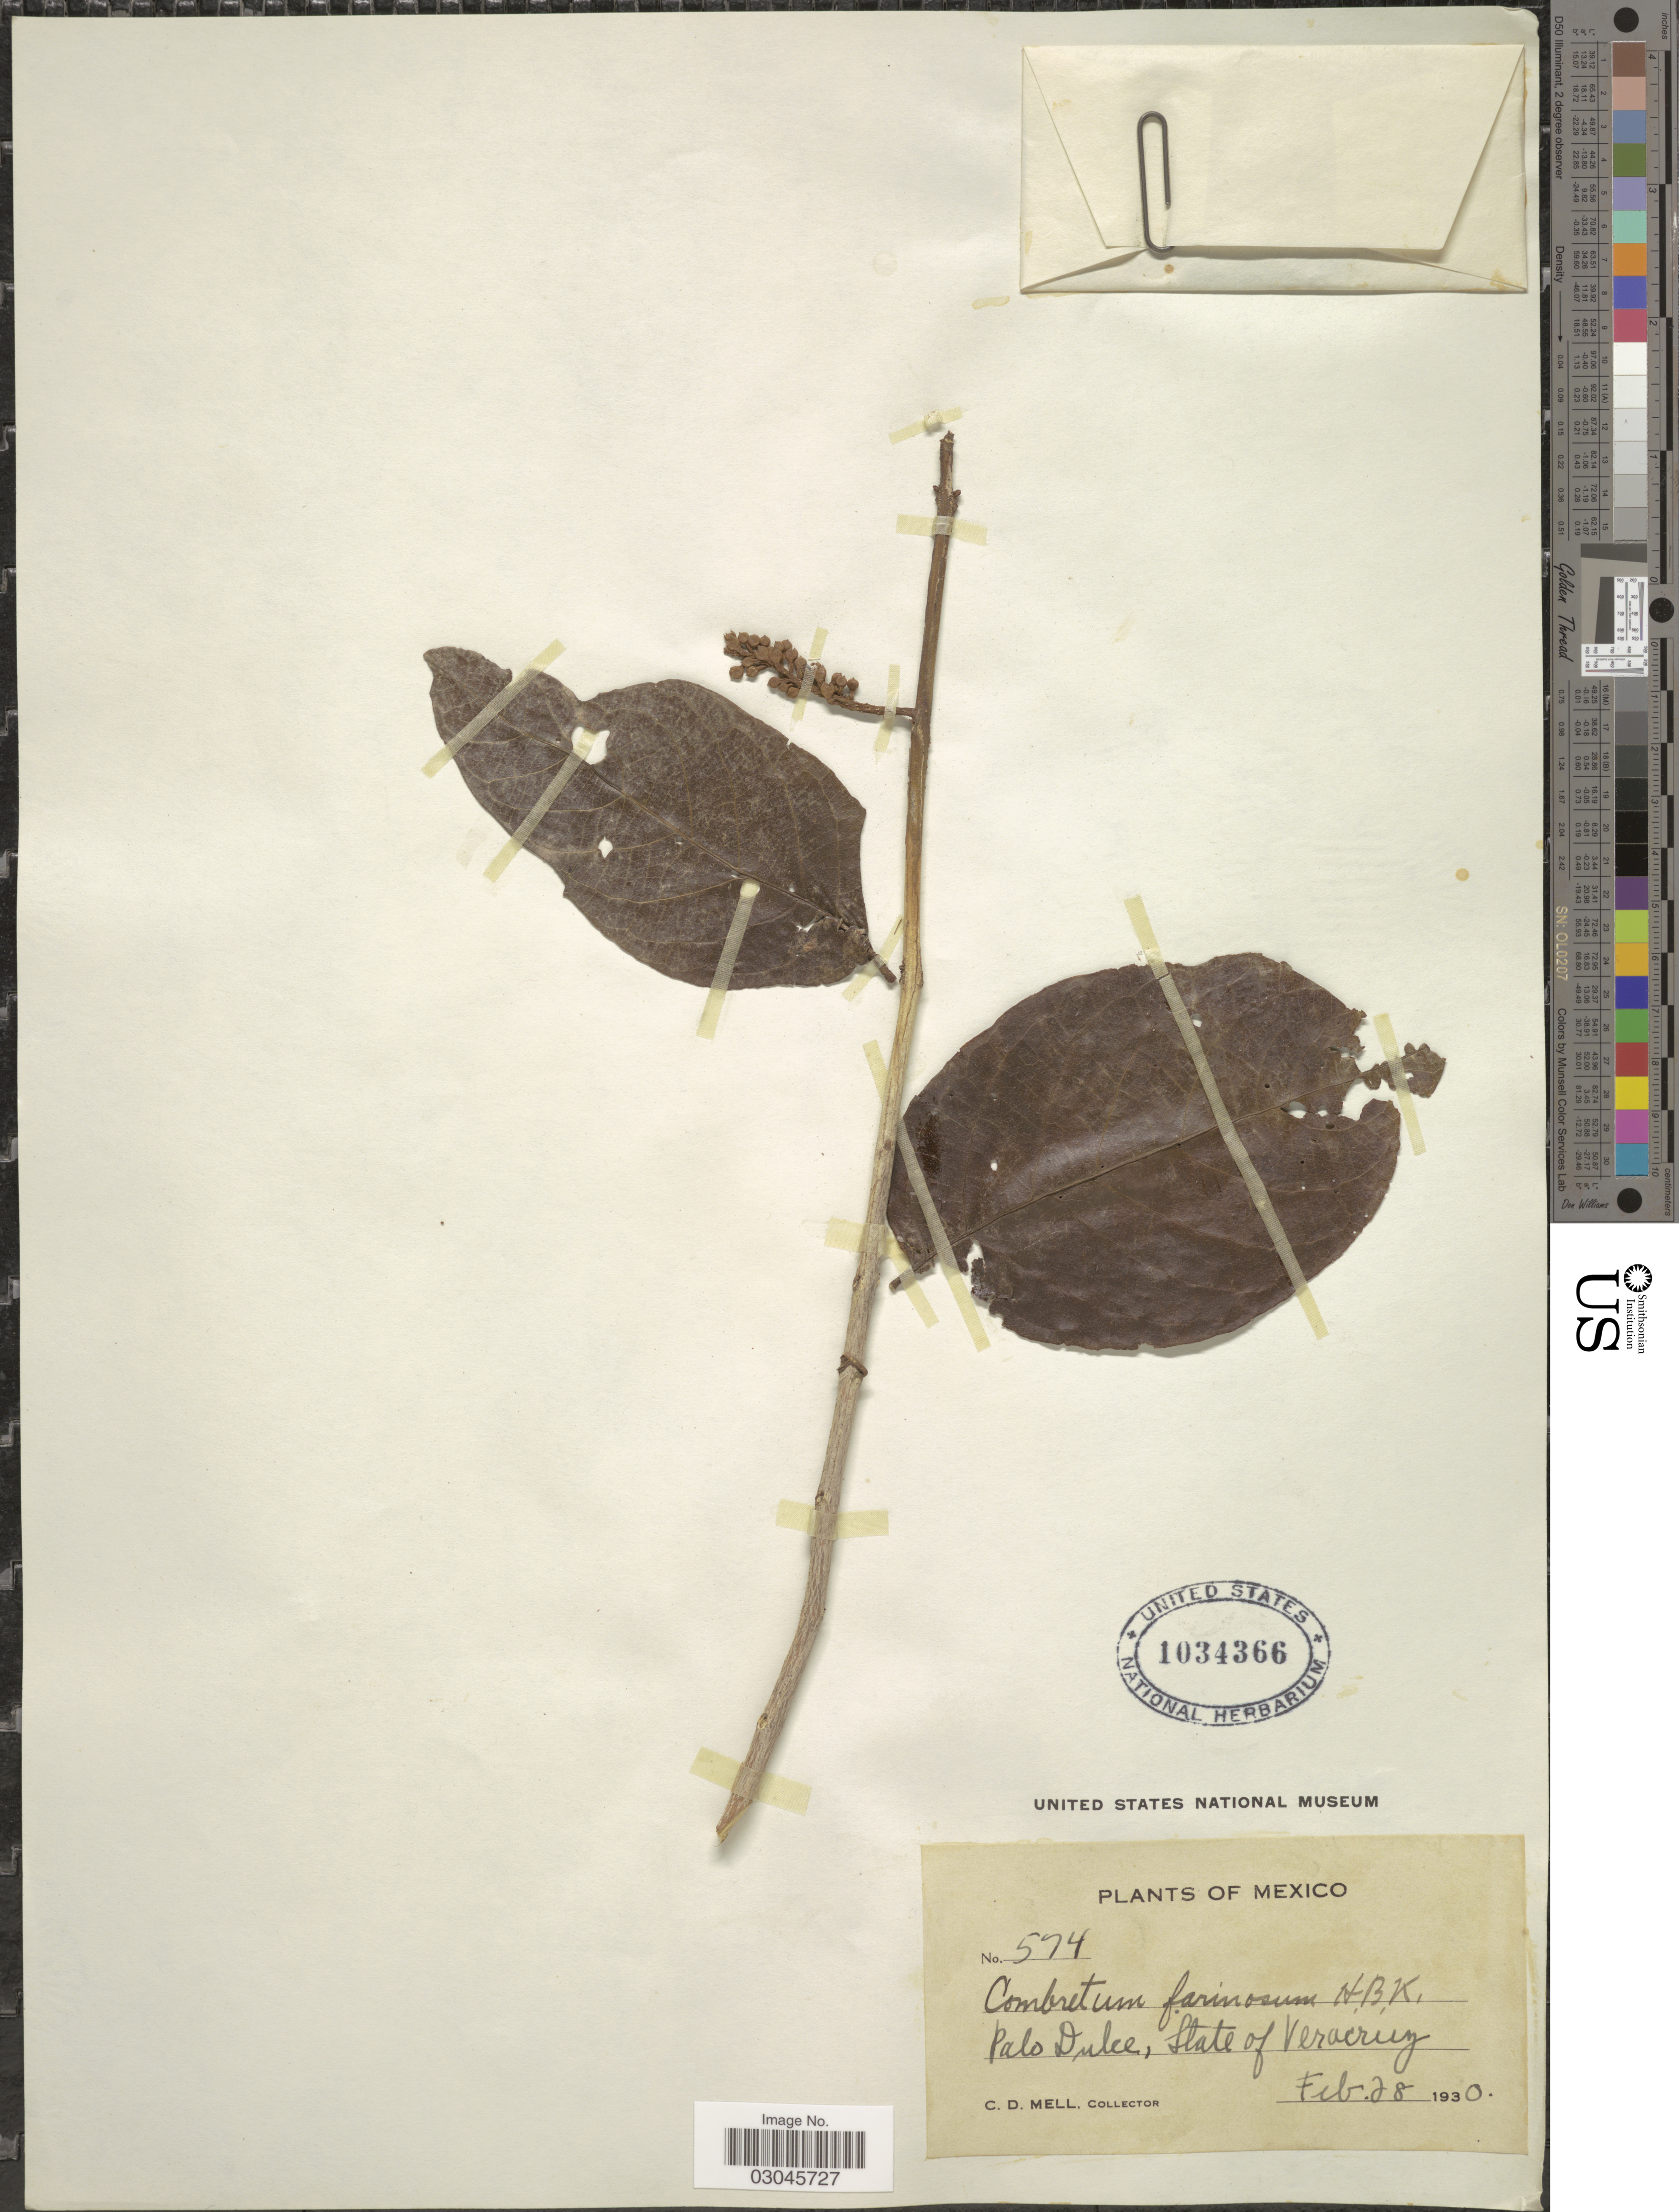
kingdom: Plantae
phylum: Tracheophyta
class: Magnoliopsida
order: Myrtales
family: Combretaceae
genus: Combretum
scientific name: Combretum fruticosum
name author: (Loefl.) Stuntz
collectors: C. D. Mell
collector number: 574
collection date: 1930-02-28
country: Mexico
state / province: Veracruz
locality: Palo Dulce, State of Veracruz.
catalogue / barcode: US 1034366